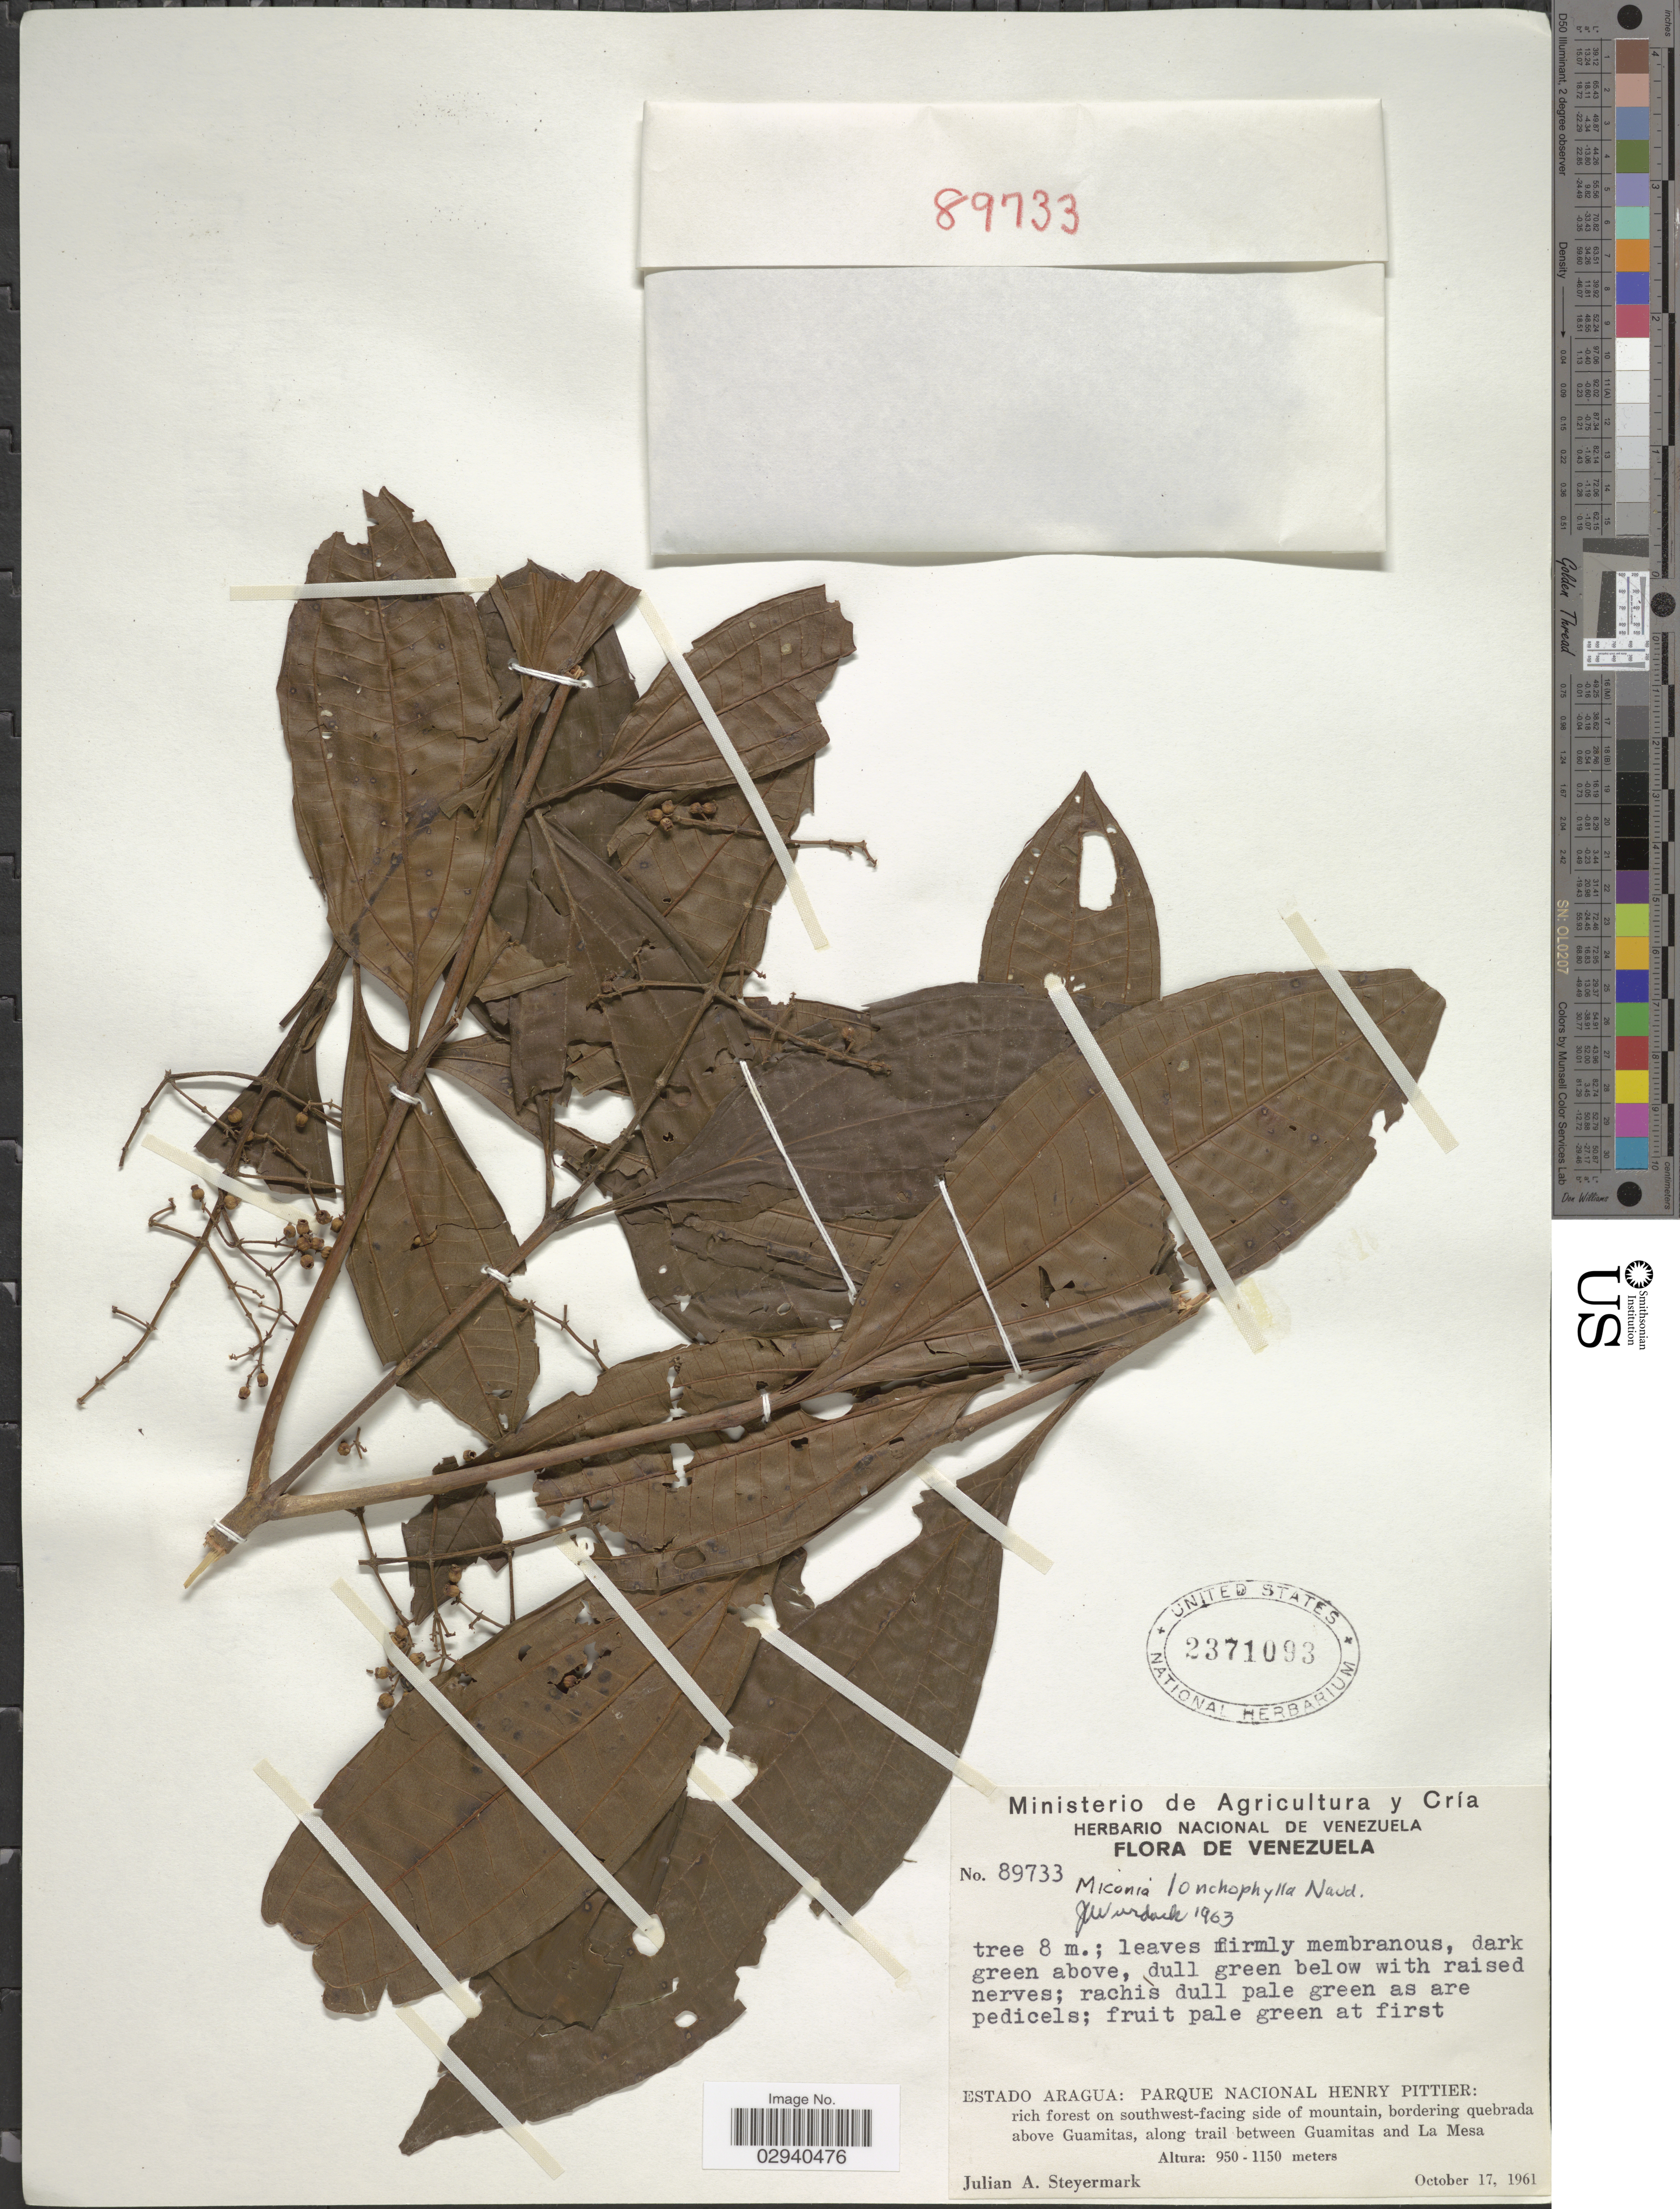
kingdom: Plantae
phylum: Tracheophyta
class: Magnoliopsida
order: Myrtales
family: Melastomataceae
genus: Miconia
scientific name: Miconia lonchophylla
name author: Naudin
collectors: J. Steyermark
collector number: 89733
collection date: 1961-10-17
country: Venezuela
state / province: Aragua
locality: Parque Nacional Henry Pittier: rich forest and southwest-facing side of mountain, bordering quebrada above Guamitas, along trail between Guamitas and La Mesa.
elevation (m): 950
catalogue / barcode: US 2371093